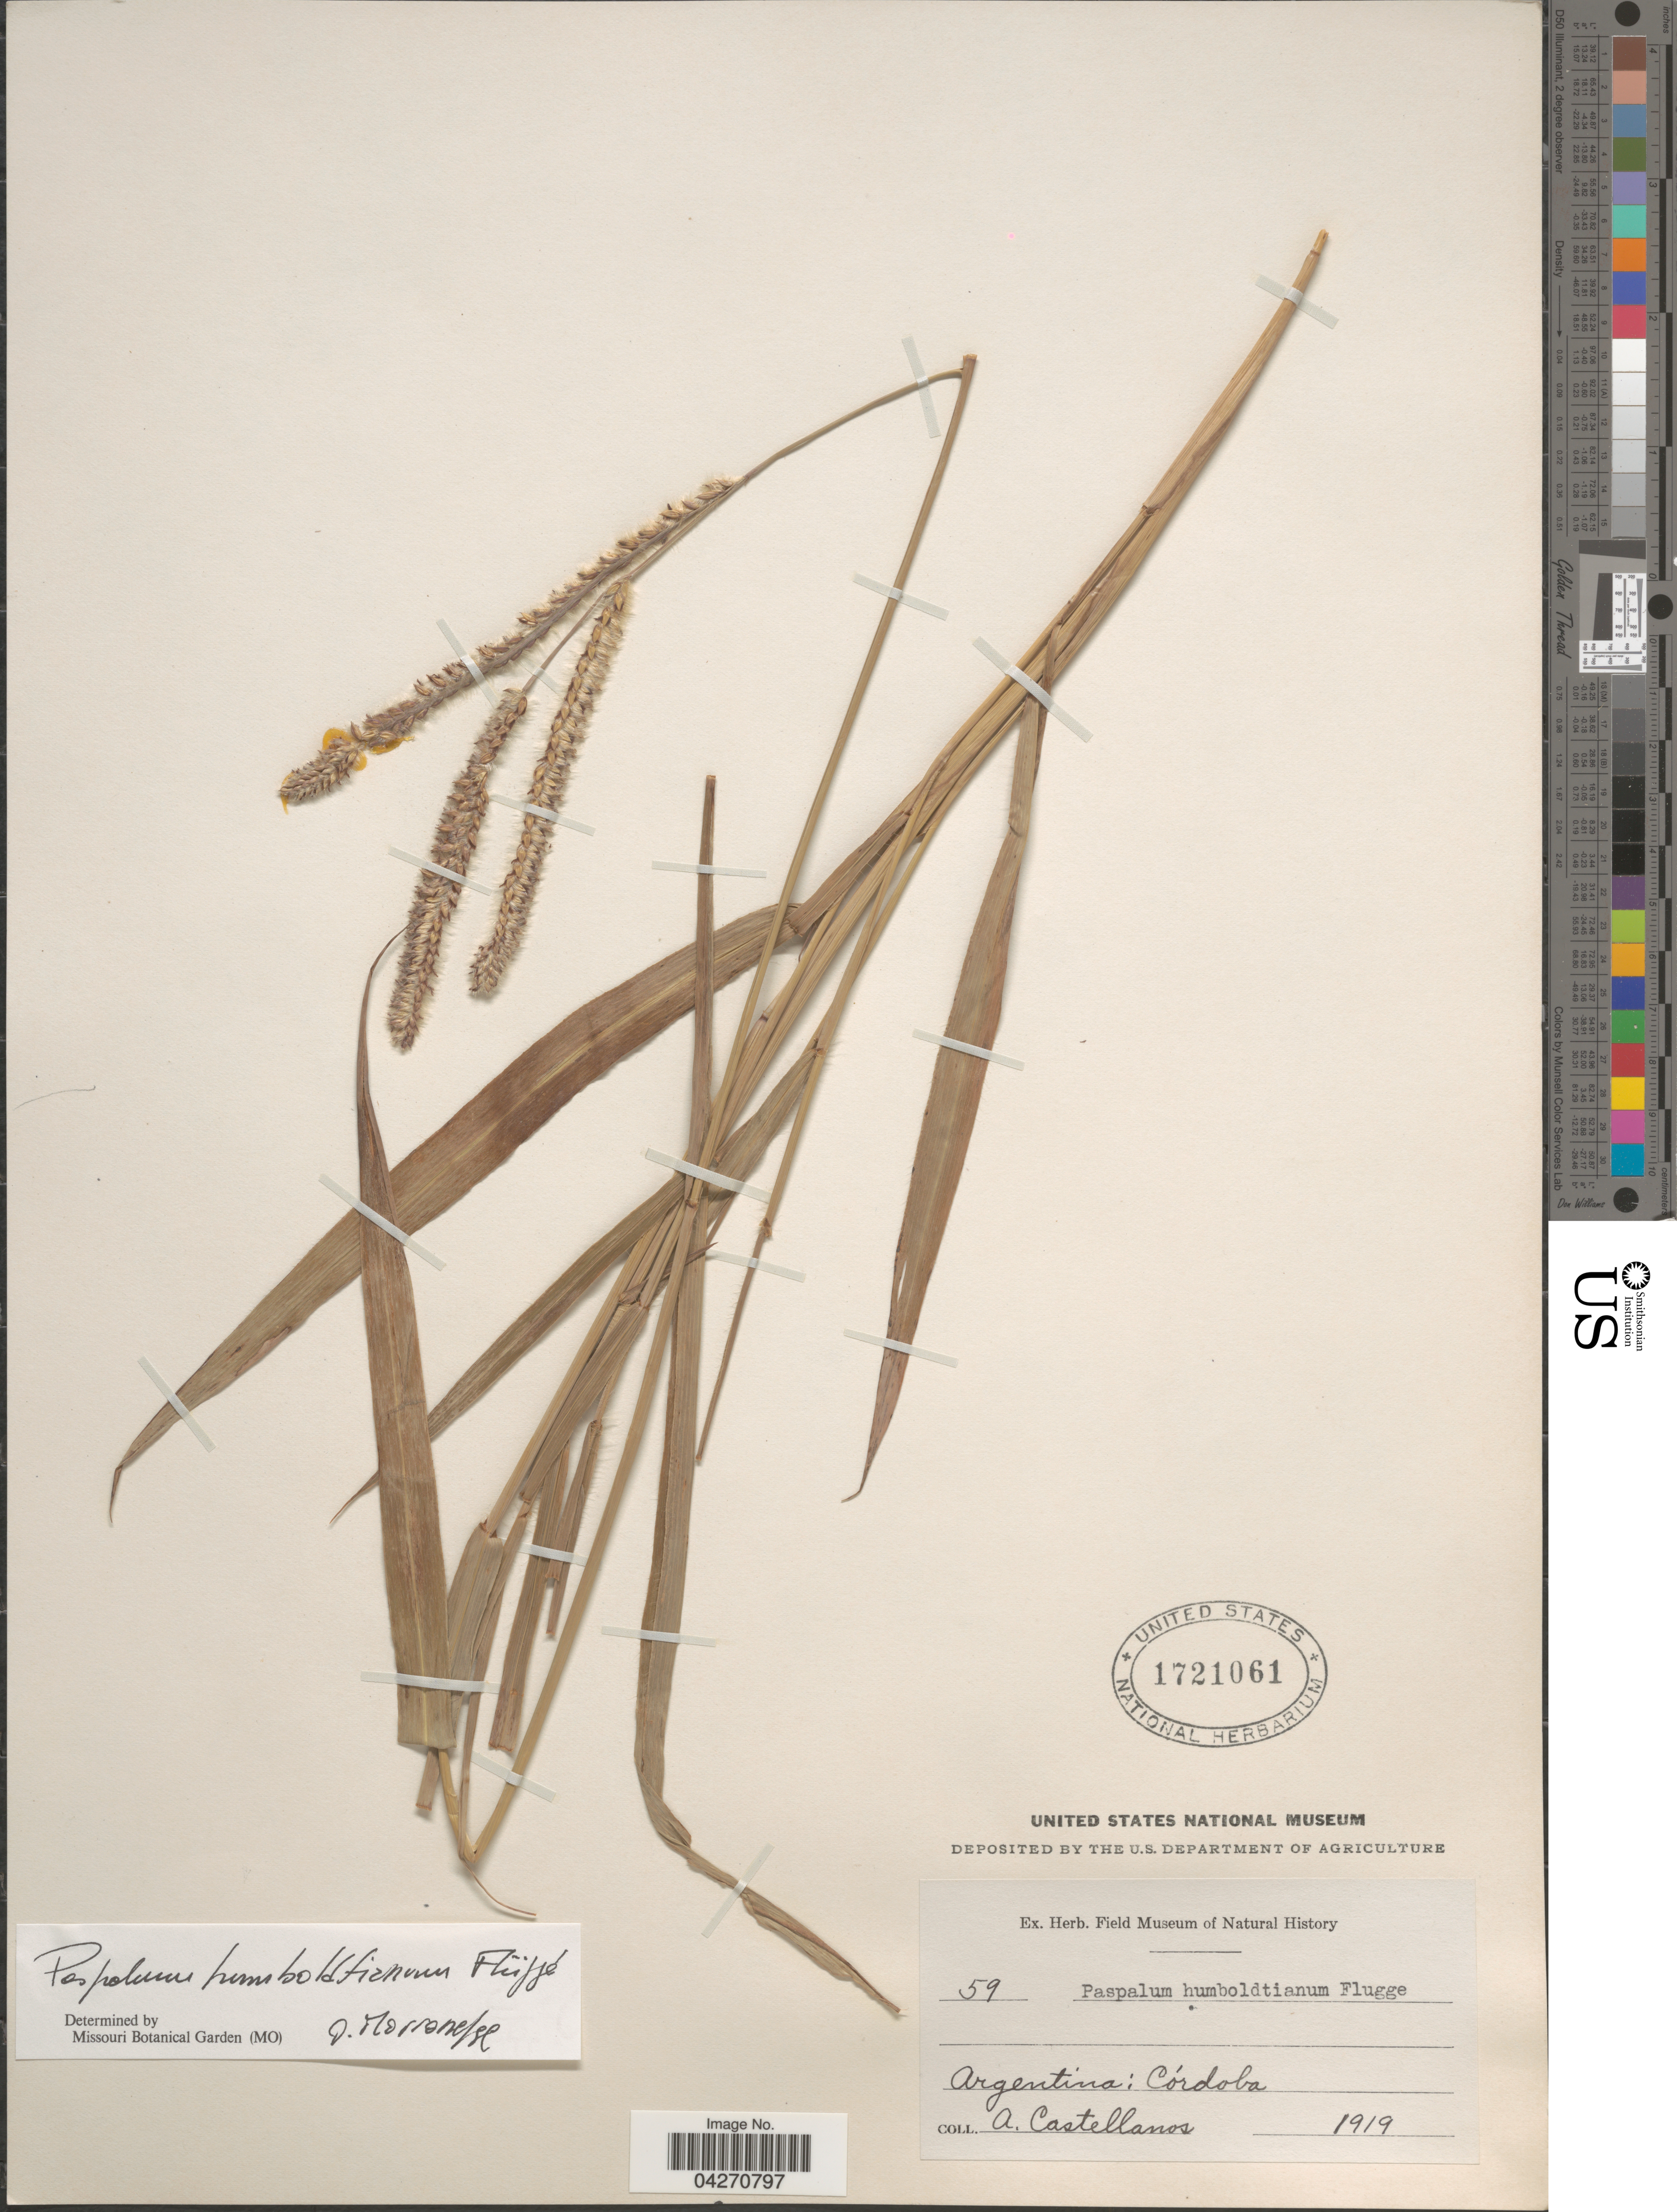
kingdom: Plantae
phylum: Tracheophyta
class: Liliopsida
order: Poales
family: Poaceae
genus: Paspalum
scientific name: Paspalum humboldtianum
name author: Flüggé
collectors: A. Castellanos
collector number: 59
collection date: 1919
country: Argentina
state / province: Cordoba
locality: Córdoba.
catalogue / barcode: US 1721061